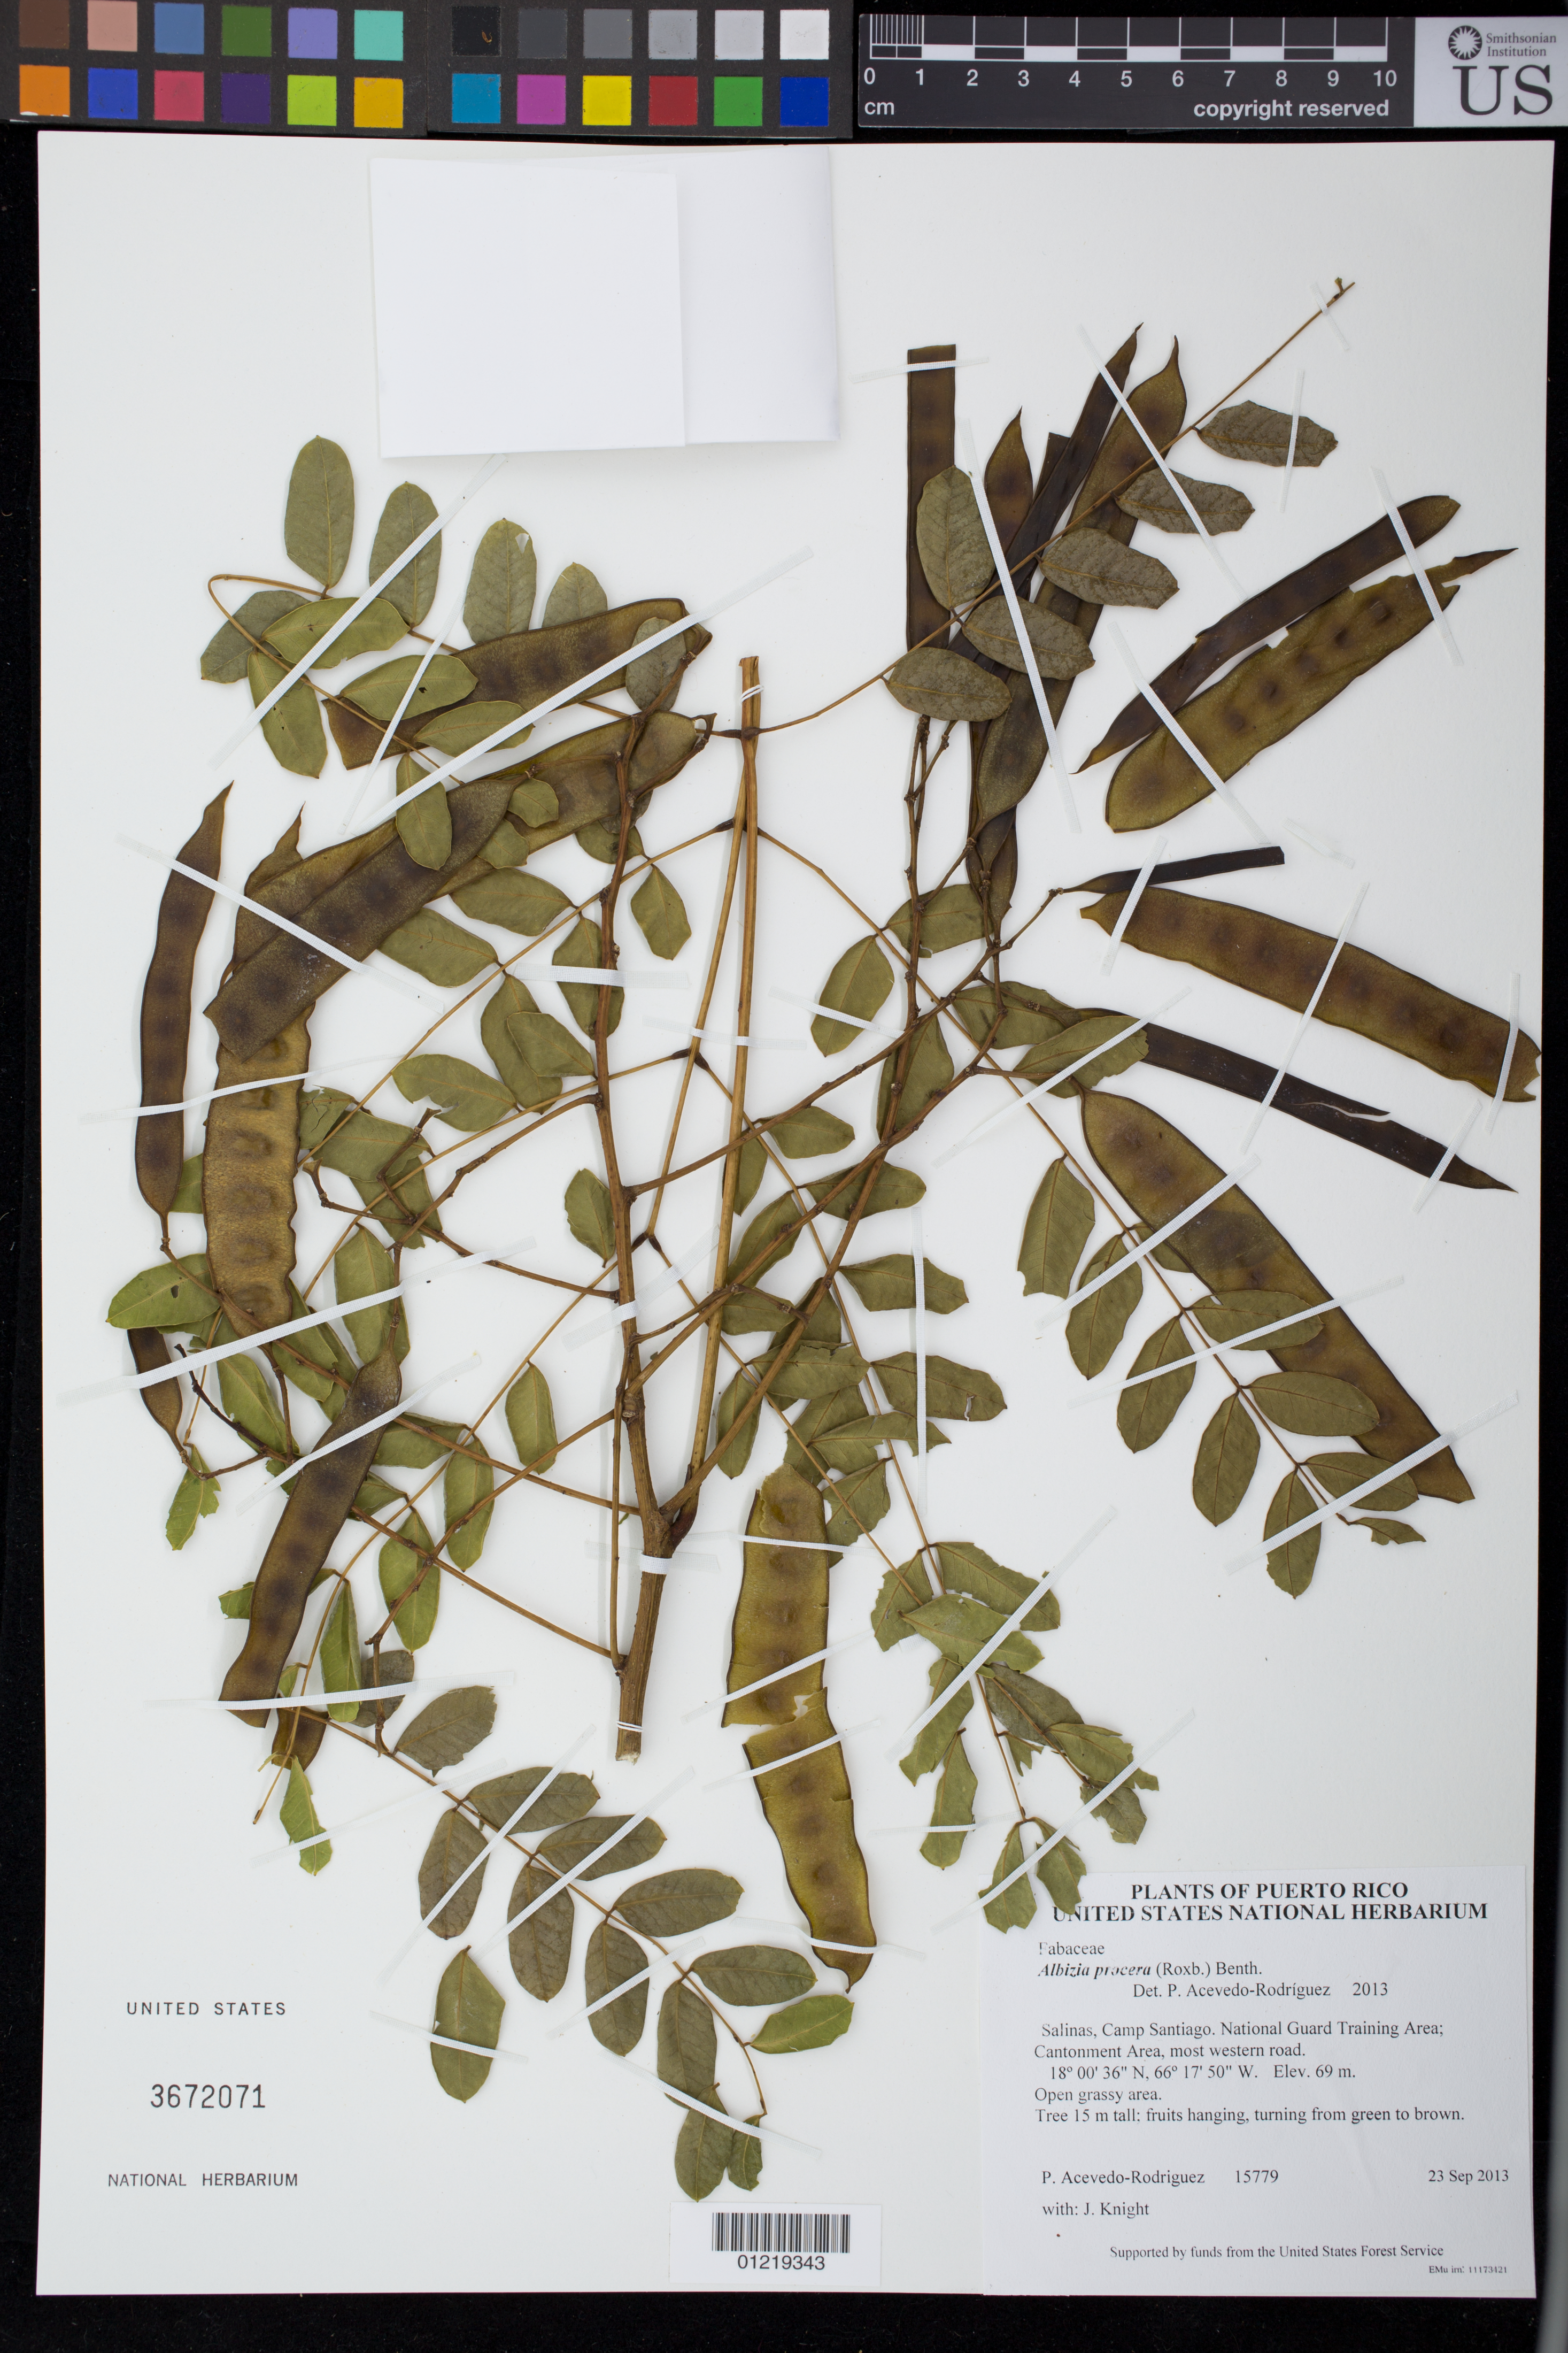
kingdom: Plantae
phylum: Tracheophyta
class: Magnoliopsida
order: Fabales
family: Fabaceae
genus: Albizia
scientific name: Albizia procera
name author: (Roxb.) Benth.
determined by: Acevedo-Rodríguez, P., (BOT), Smithsonian Institution - National Museum of Natural History (UNITED STATES)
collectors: P. Acevedo-Rodr. & J. Knight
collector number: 15779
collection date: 2013-09-23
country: Puerto Rico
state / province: Salinas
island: Puerto Rico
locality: Camp Santiago. National Guard Training Area; Cantonment Area, most western road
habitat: Open grassy area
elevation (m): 69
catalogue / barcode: US 3672071